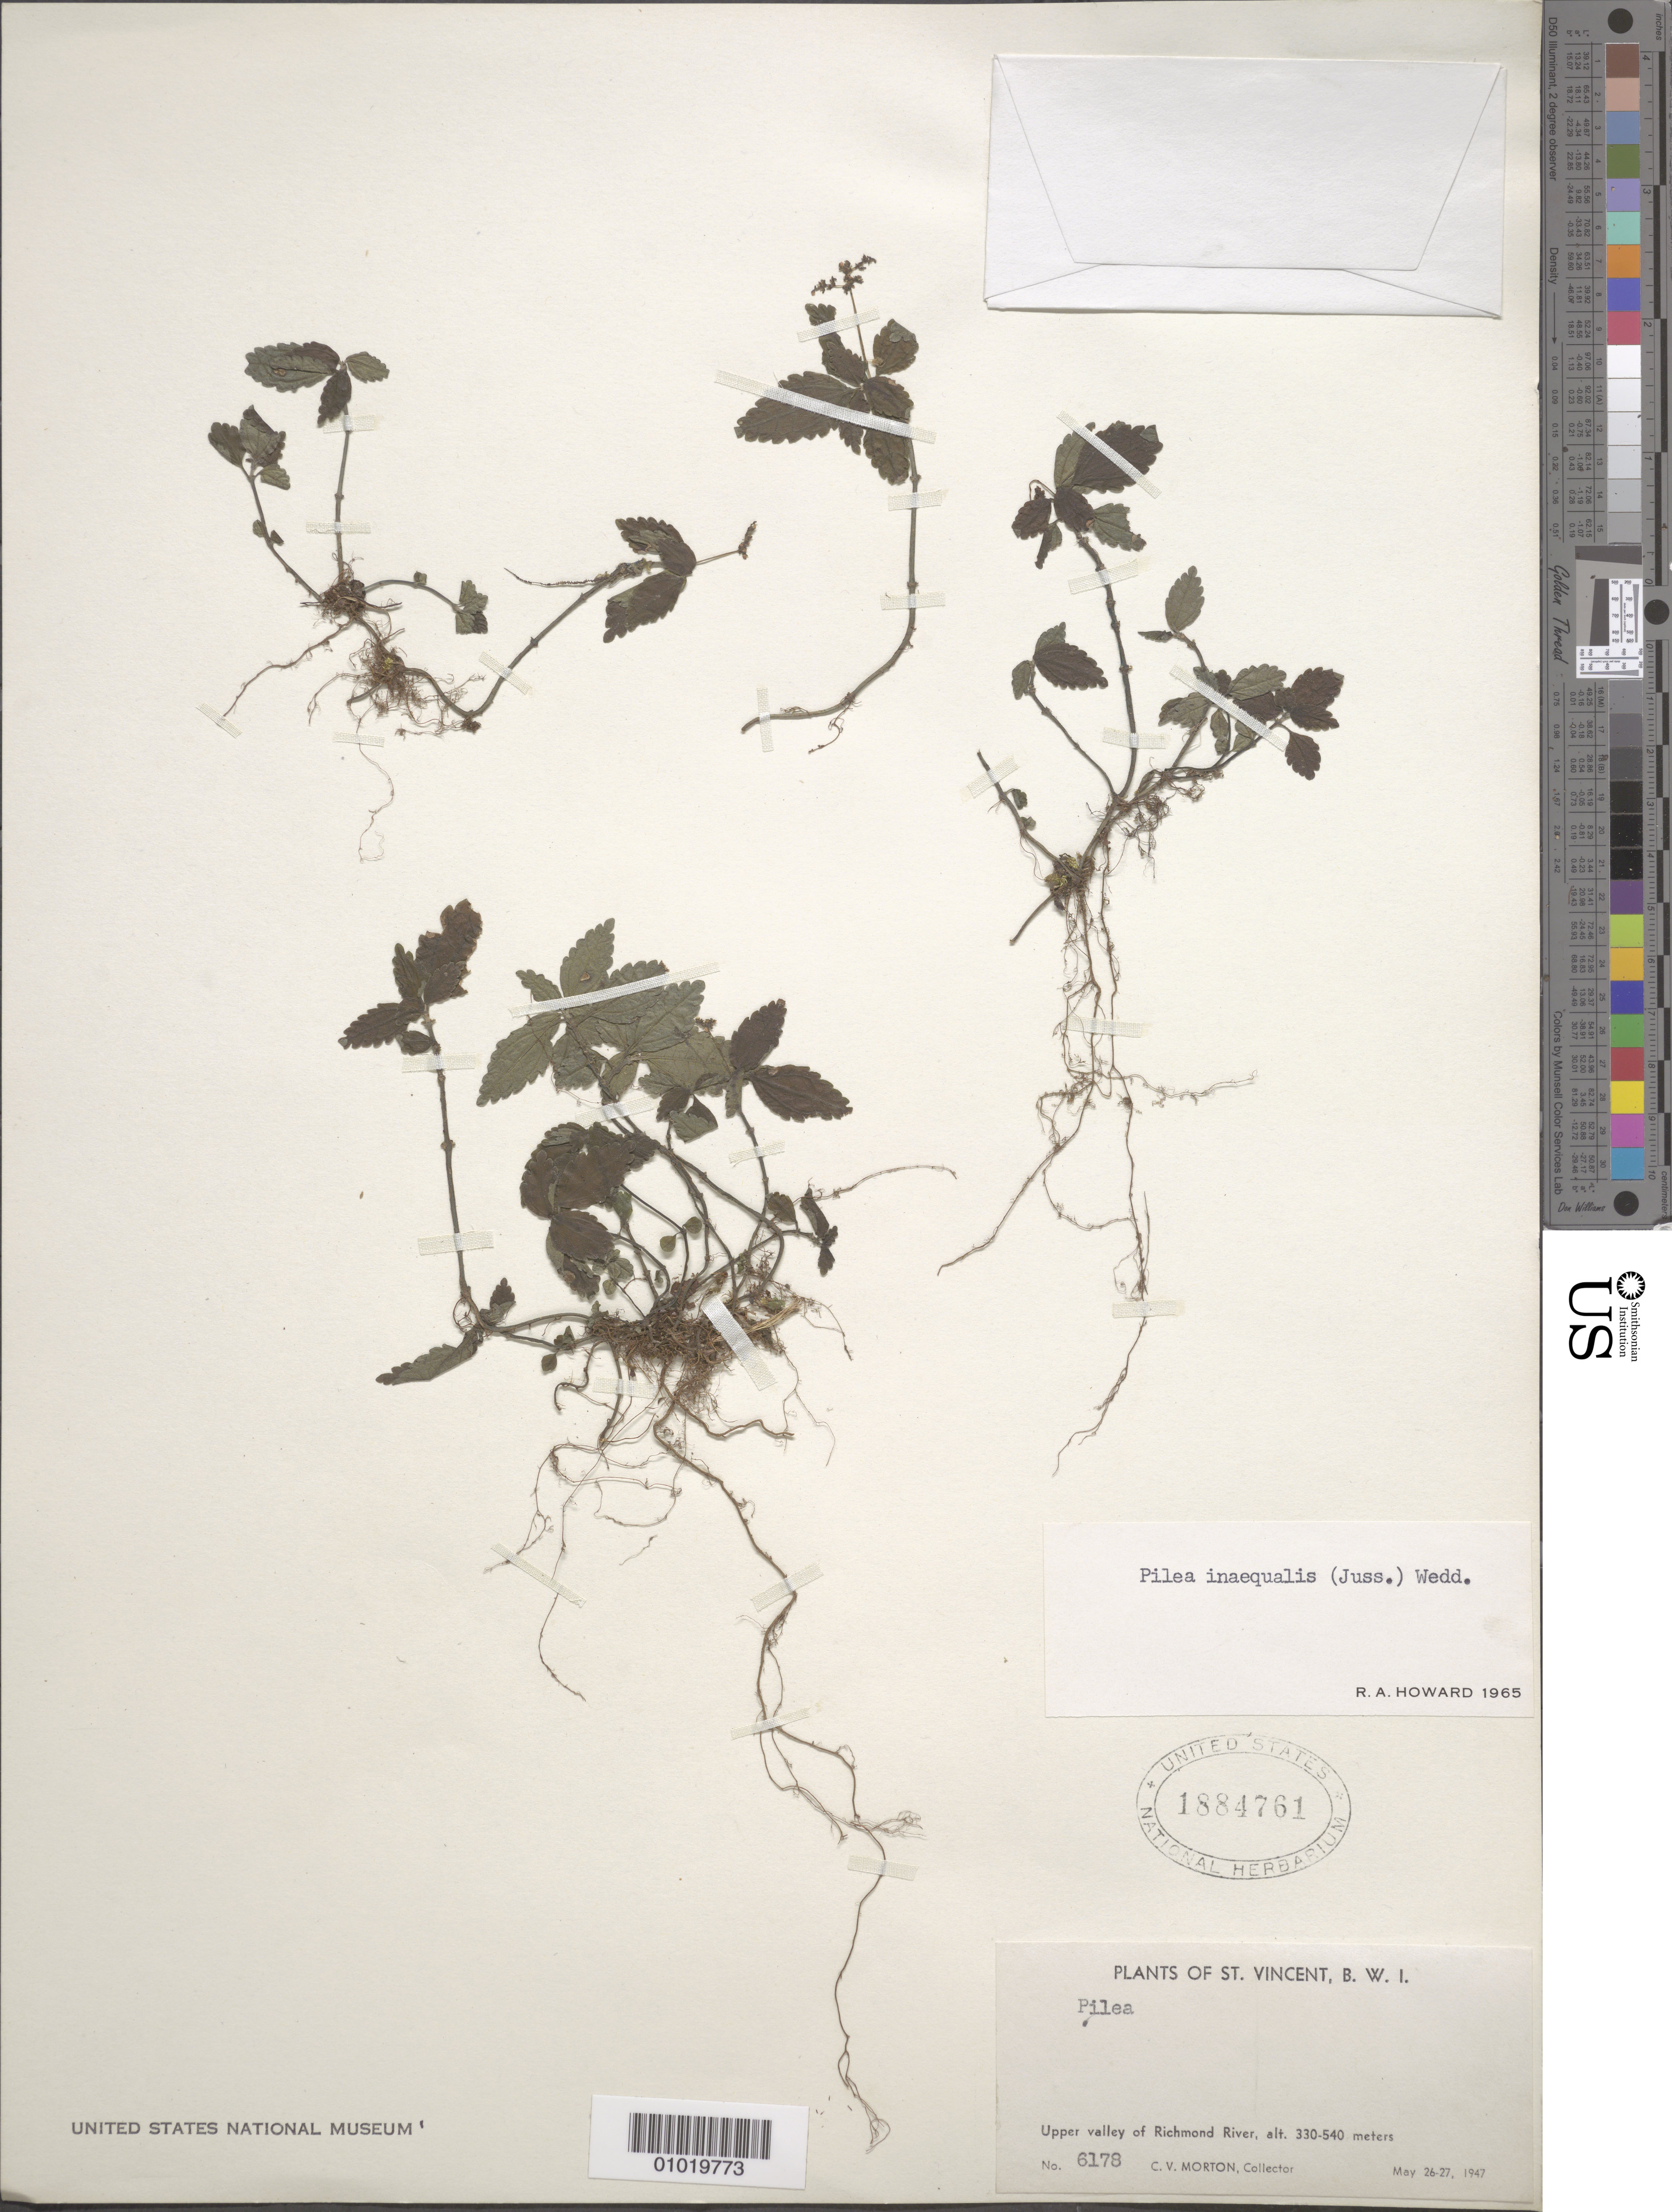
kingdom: Plantae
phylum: Tracheophyta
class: Magnoliopsida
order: Rosales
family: Urticaceae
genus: Pilea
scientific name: Pilea inaequalis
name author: (Juss. ex Poir.) Wedd.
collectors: C. V. Morton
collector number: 6178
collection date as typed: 26 May 1947 to 27 May 1947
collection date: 1947-05-26/1947-05-27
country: St. Vincent - Grenadines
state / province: Saint David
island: St. Vincent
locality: Upper valley of Richmond River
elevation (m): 330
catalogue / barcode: US 1884761